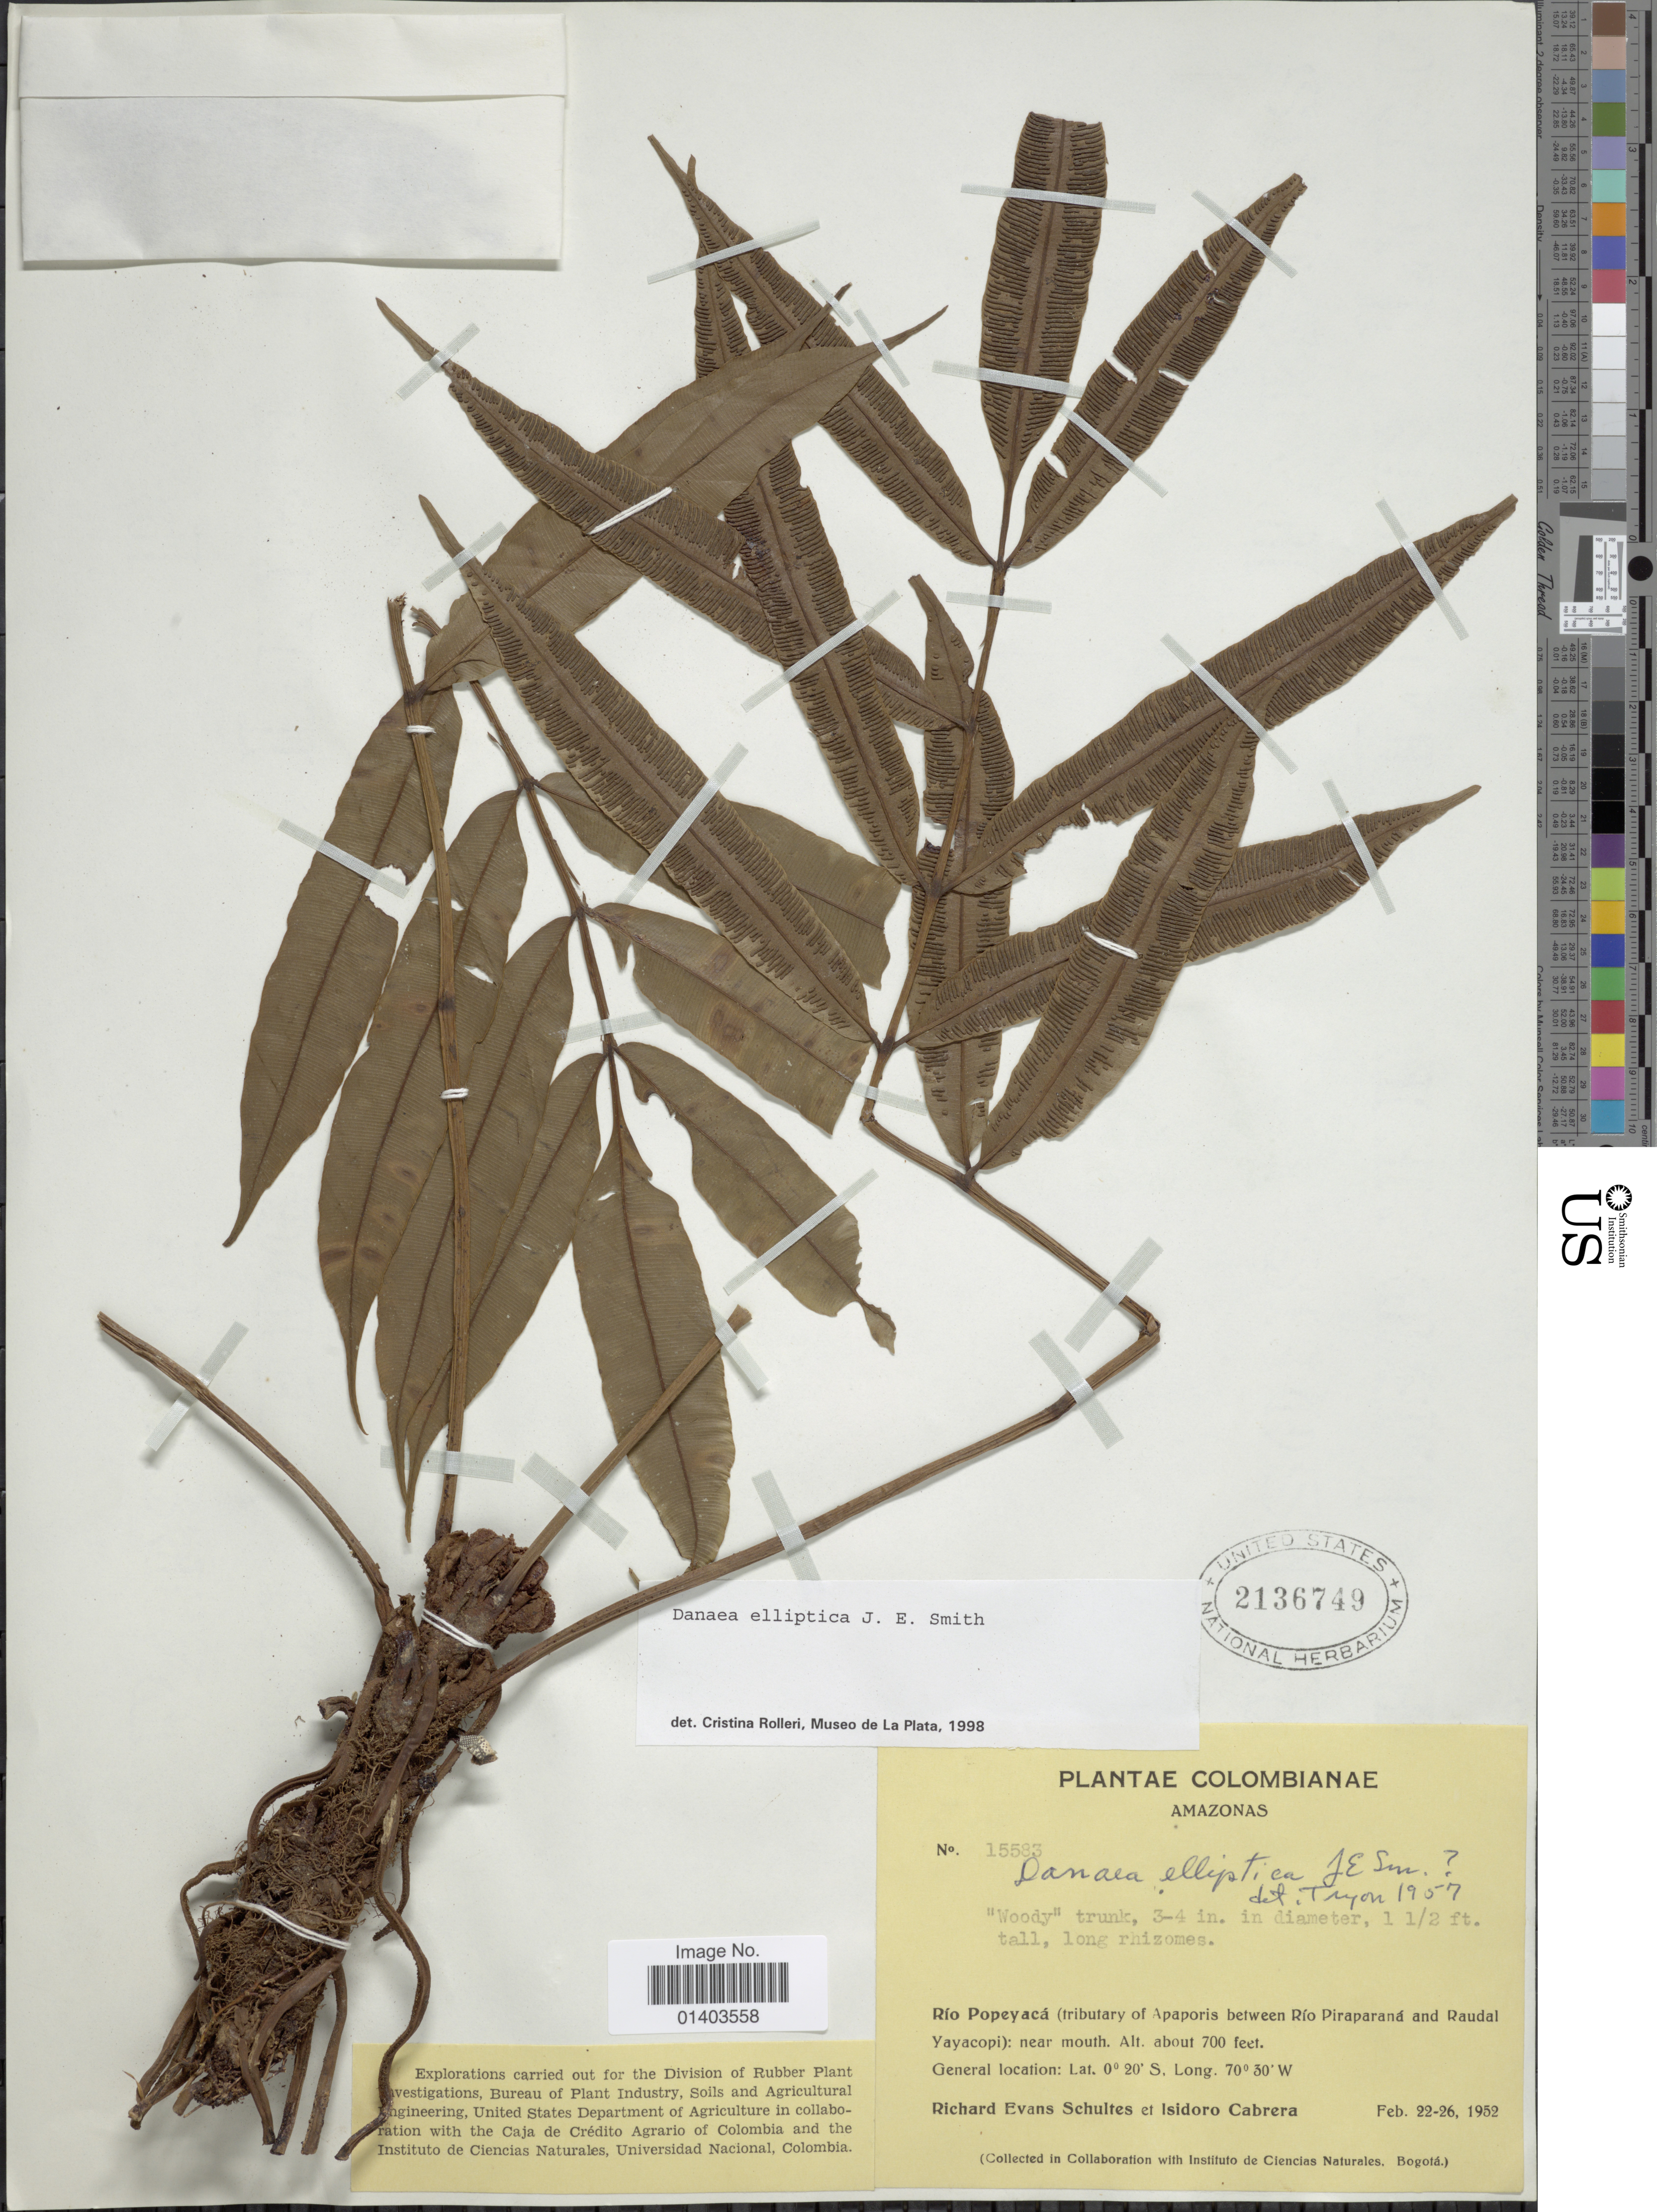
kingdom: Plantae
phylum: Tracheophyta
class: Polypodiopsida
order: Marattiales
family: Marattiaceae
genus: Danaea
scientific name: Danaea elliptica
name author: Sm.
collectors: R. E. Schultes & I. Cabrera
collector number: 15583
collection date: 1952-02-22/1952-02-26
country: Colombia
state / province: Amazônas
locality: Río Popeyacá (tributary of Apaporis between Río Piraparaná and Raudal Yayacopi): near mouth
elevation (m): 213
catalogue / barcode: US 2136749